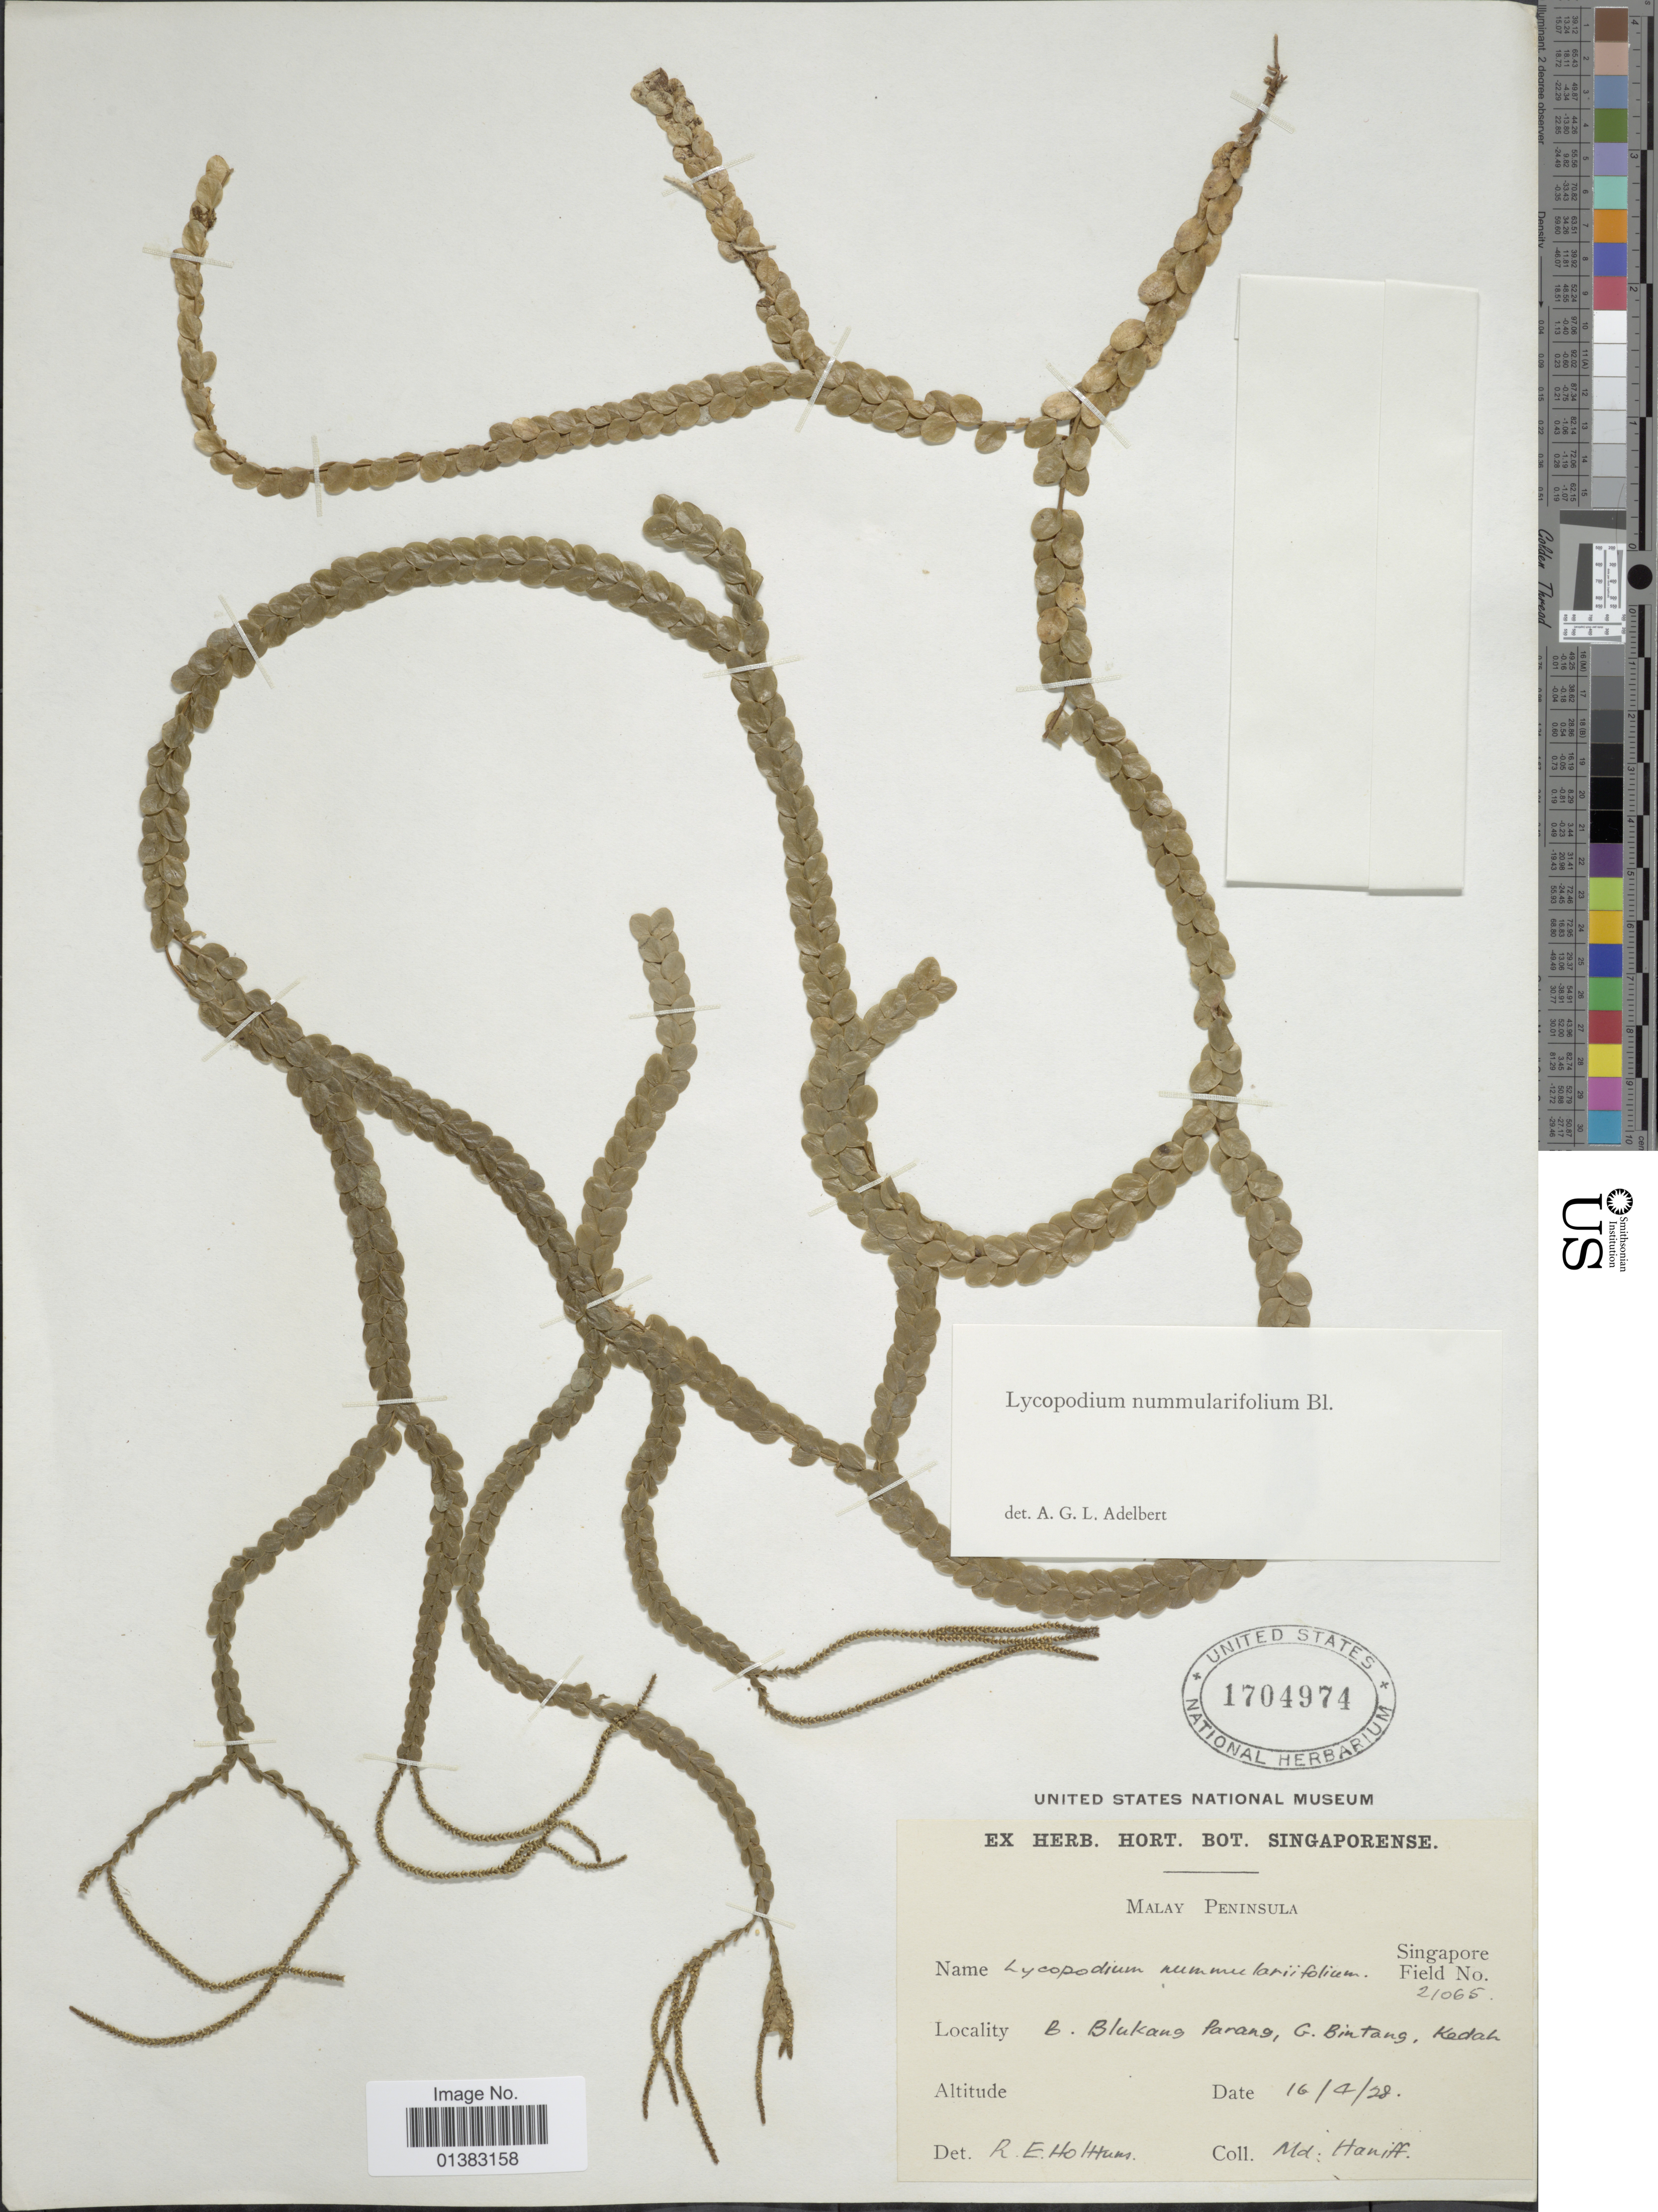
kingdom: Plantae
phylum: Tracheophyta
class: Lycopodiopsida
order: Lycopodiales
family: Lycopodiaceae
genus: Phlegmariurus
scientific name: Phlegmariurus nummulariifolius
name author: (Blume) Ching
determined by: Field, A. R.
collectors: -. Haniff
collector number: Singapore Field 21065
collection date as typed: Transcribed d/m/y: 16/4/28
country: Malaysia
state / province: Kedah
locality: Malay Peninsula. B. Blukang Parang, G. Bintang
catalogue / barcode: US 1704974